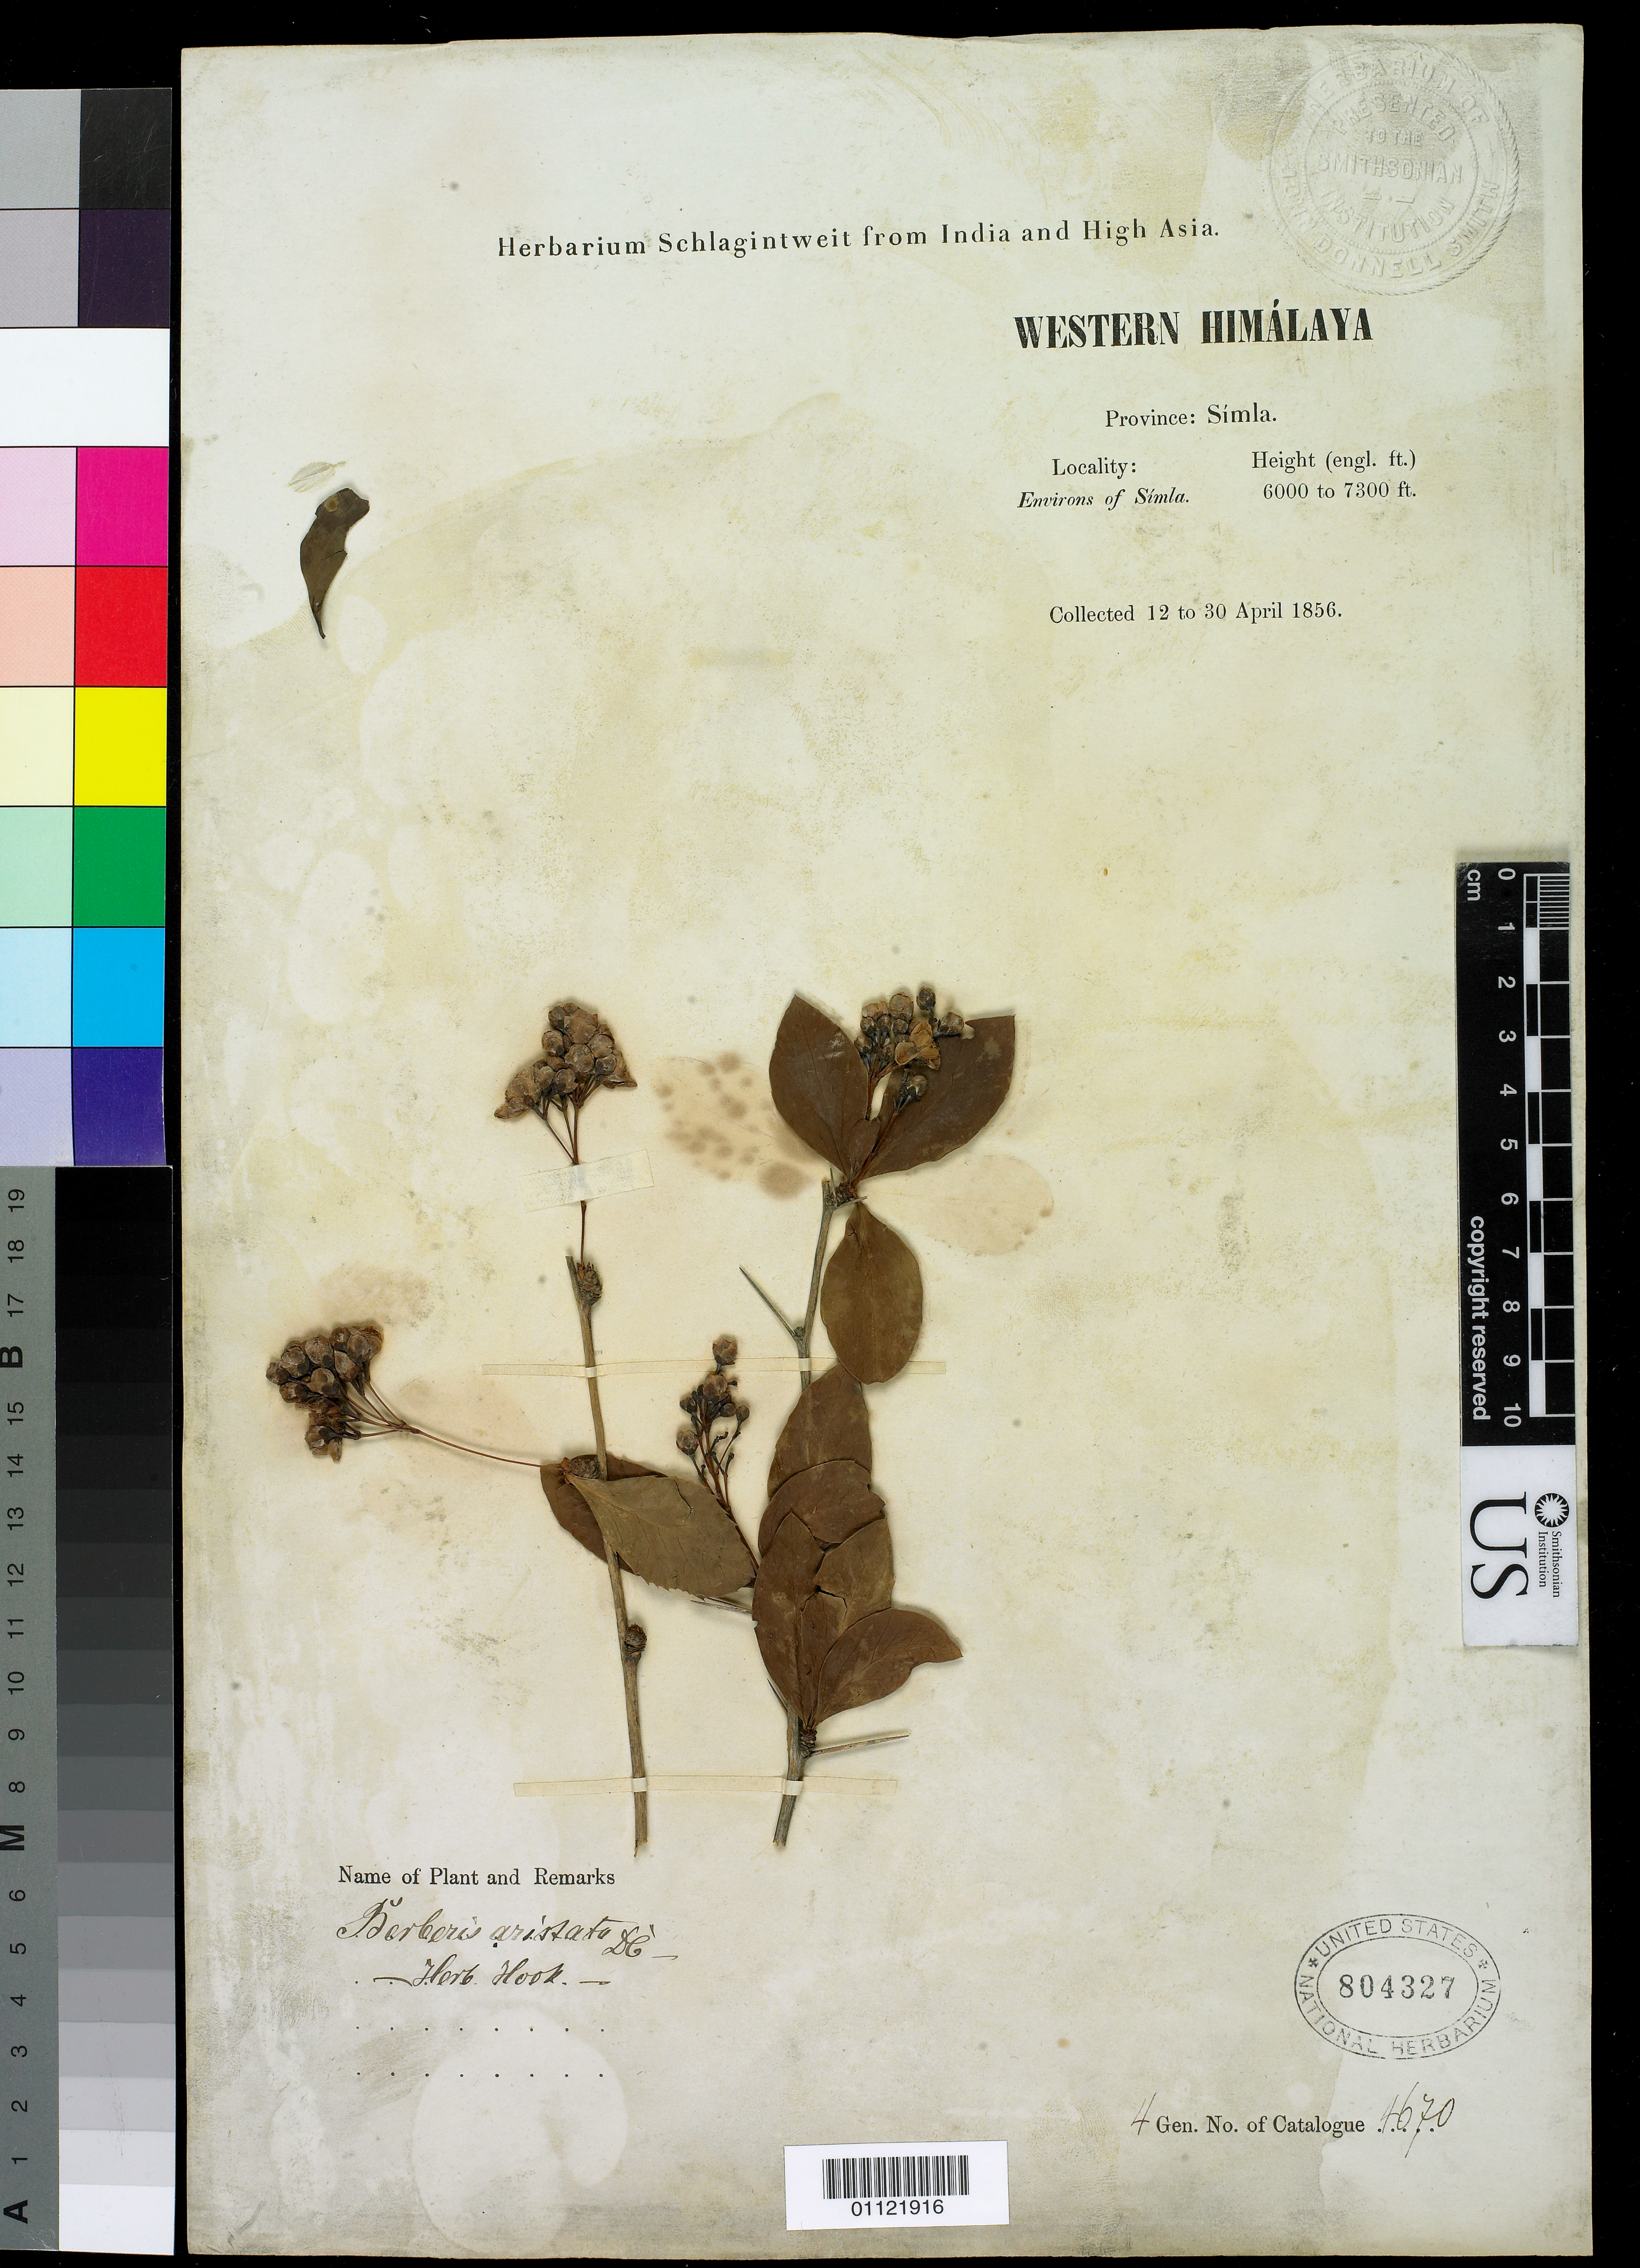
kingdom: Plantae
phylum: Tracheophyta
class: Magnoliopsida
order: Ranunculales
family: Berberidaceae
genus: Berberis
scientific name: Berberis aristata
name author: DC.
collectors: Herbarium Schlagintweit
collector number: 4670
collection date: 1856-04-12/1856-04-30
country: India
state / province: Himachal Pradesh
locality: Simla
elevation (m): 1829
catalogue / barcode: US 804327